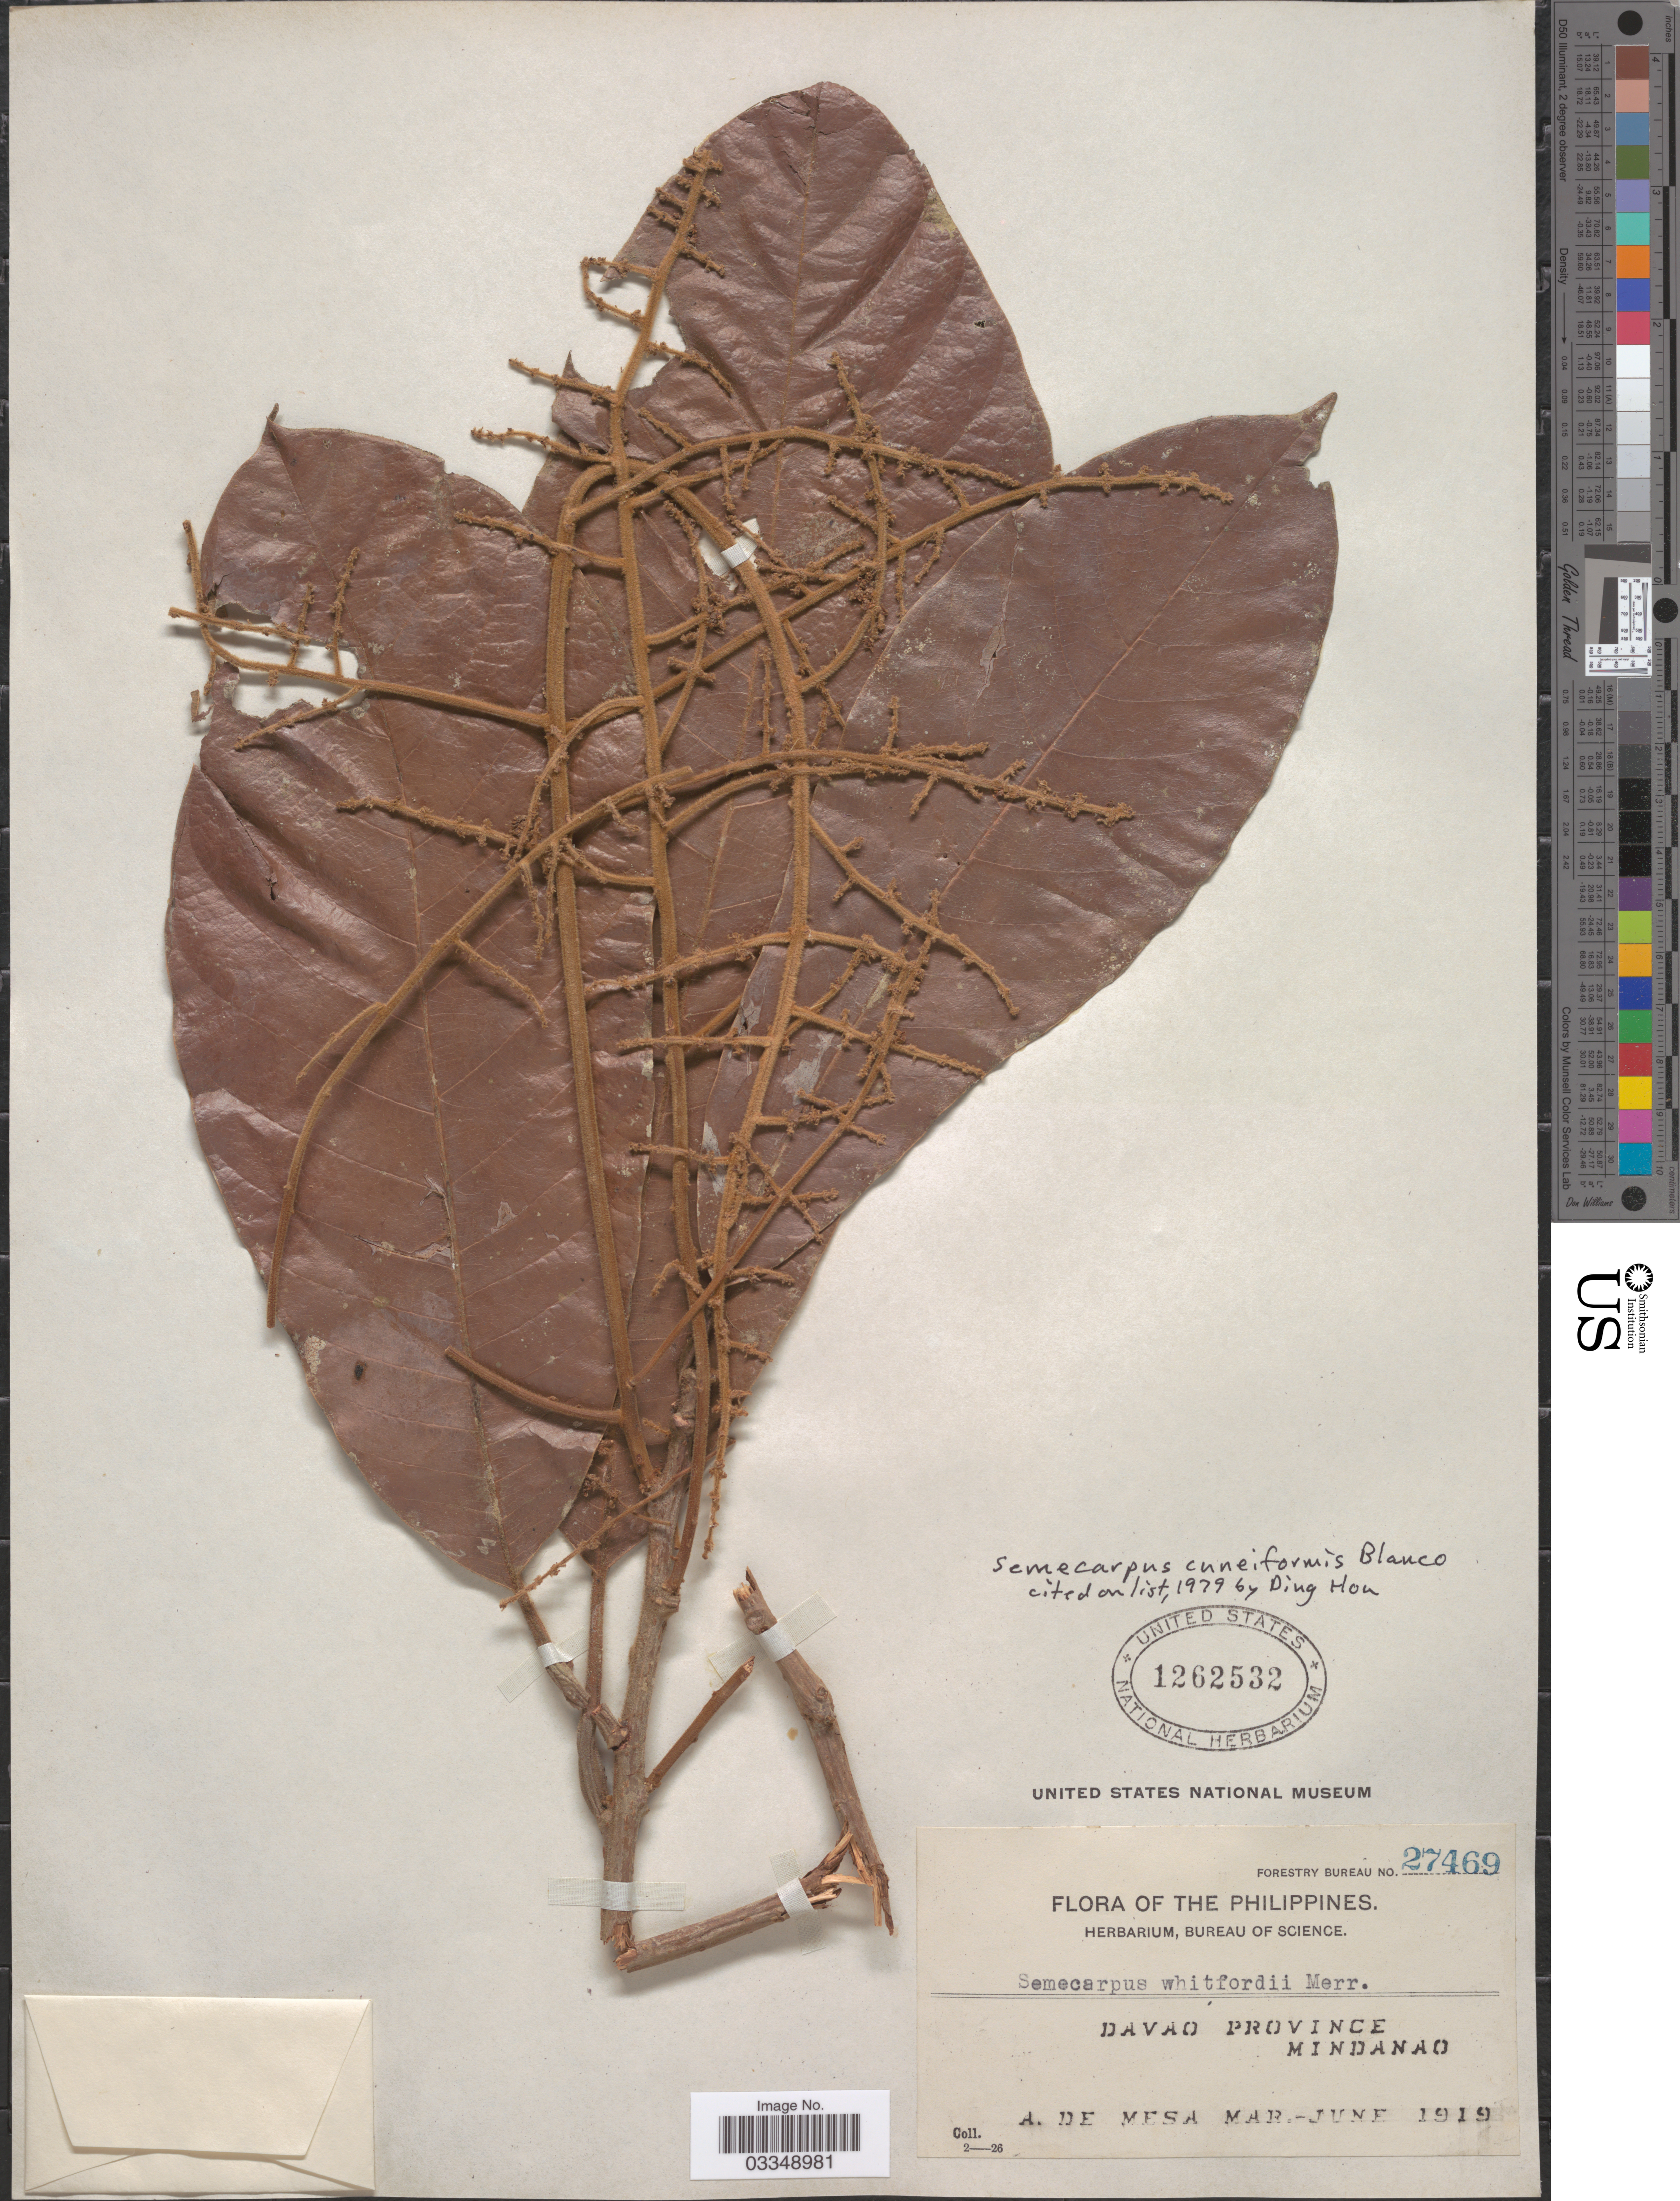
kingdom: Plantae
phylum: Tracheophyta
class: Magnoliopsida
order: Sapindales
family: Anacardiaceae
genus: Semecarpus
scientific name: Semecarpus cuneiformis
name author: Blanco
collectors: A. De Mesa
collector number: Forestry Bureau 27469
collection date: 1919-03/1919-06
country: Philippines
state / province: Davao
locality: Mindanao.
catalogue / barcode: US 1262532